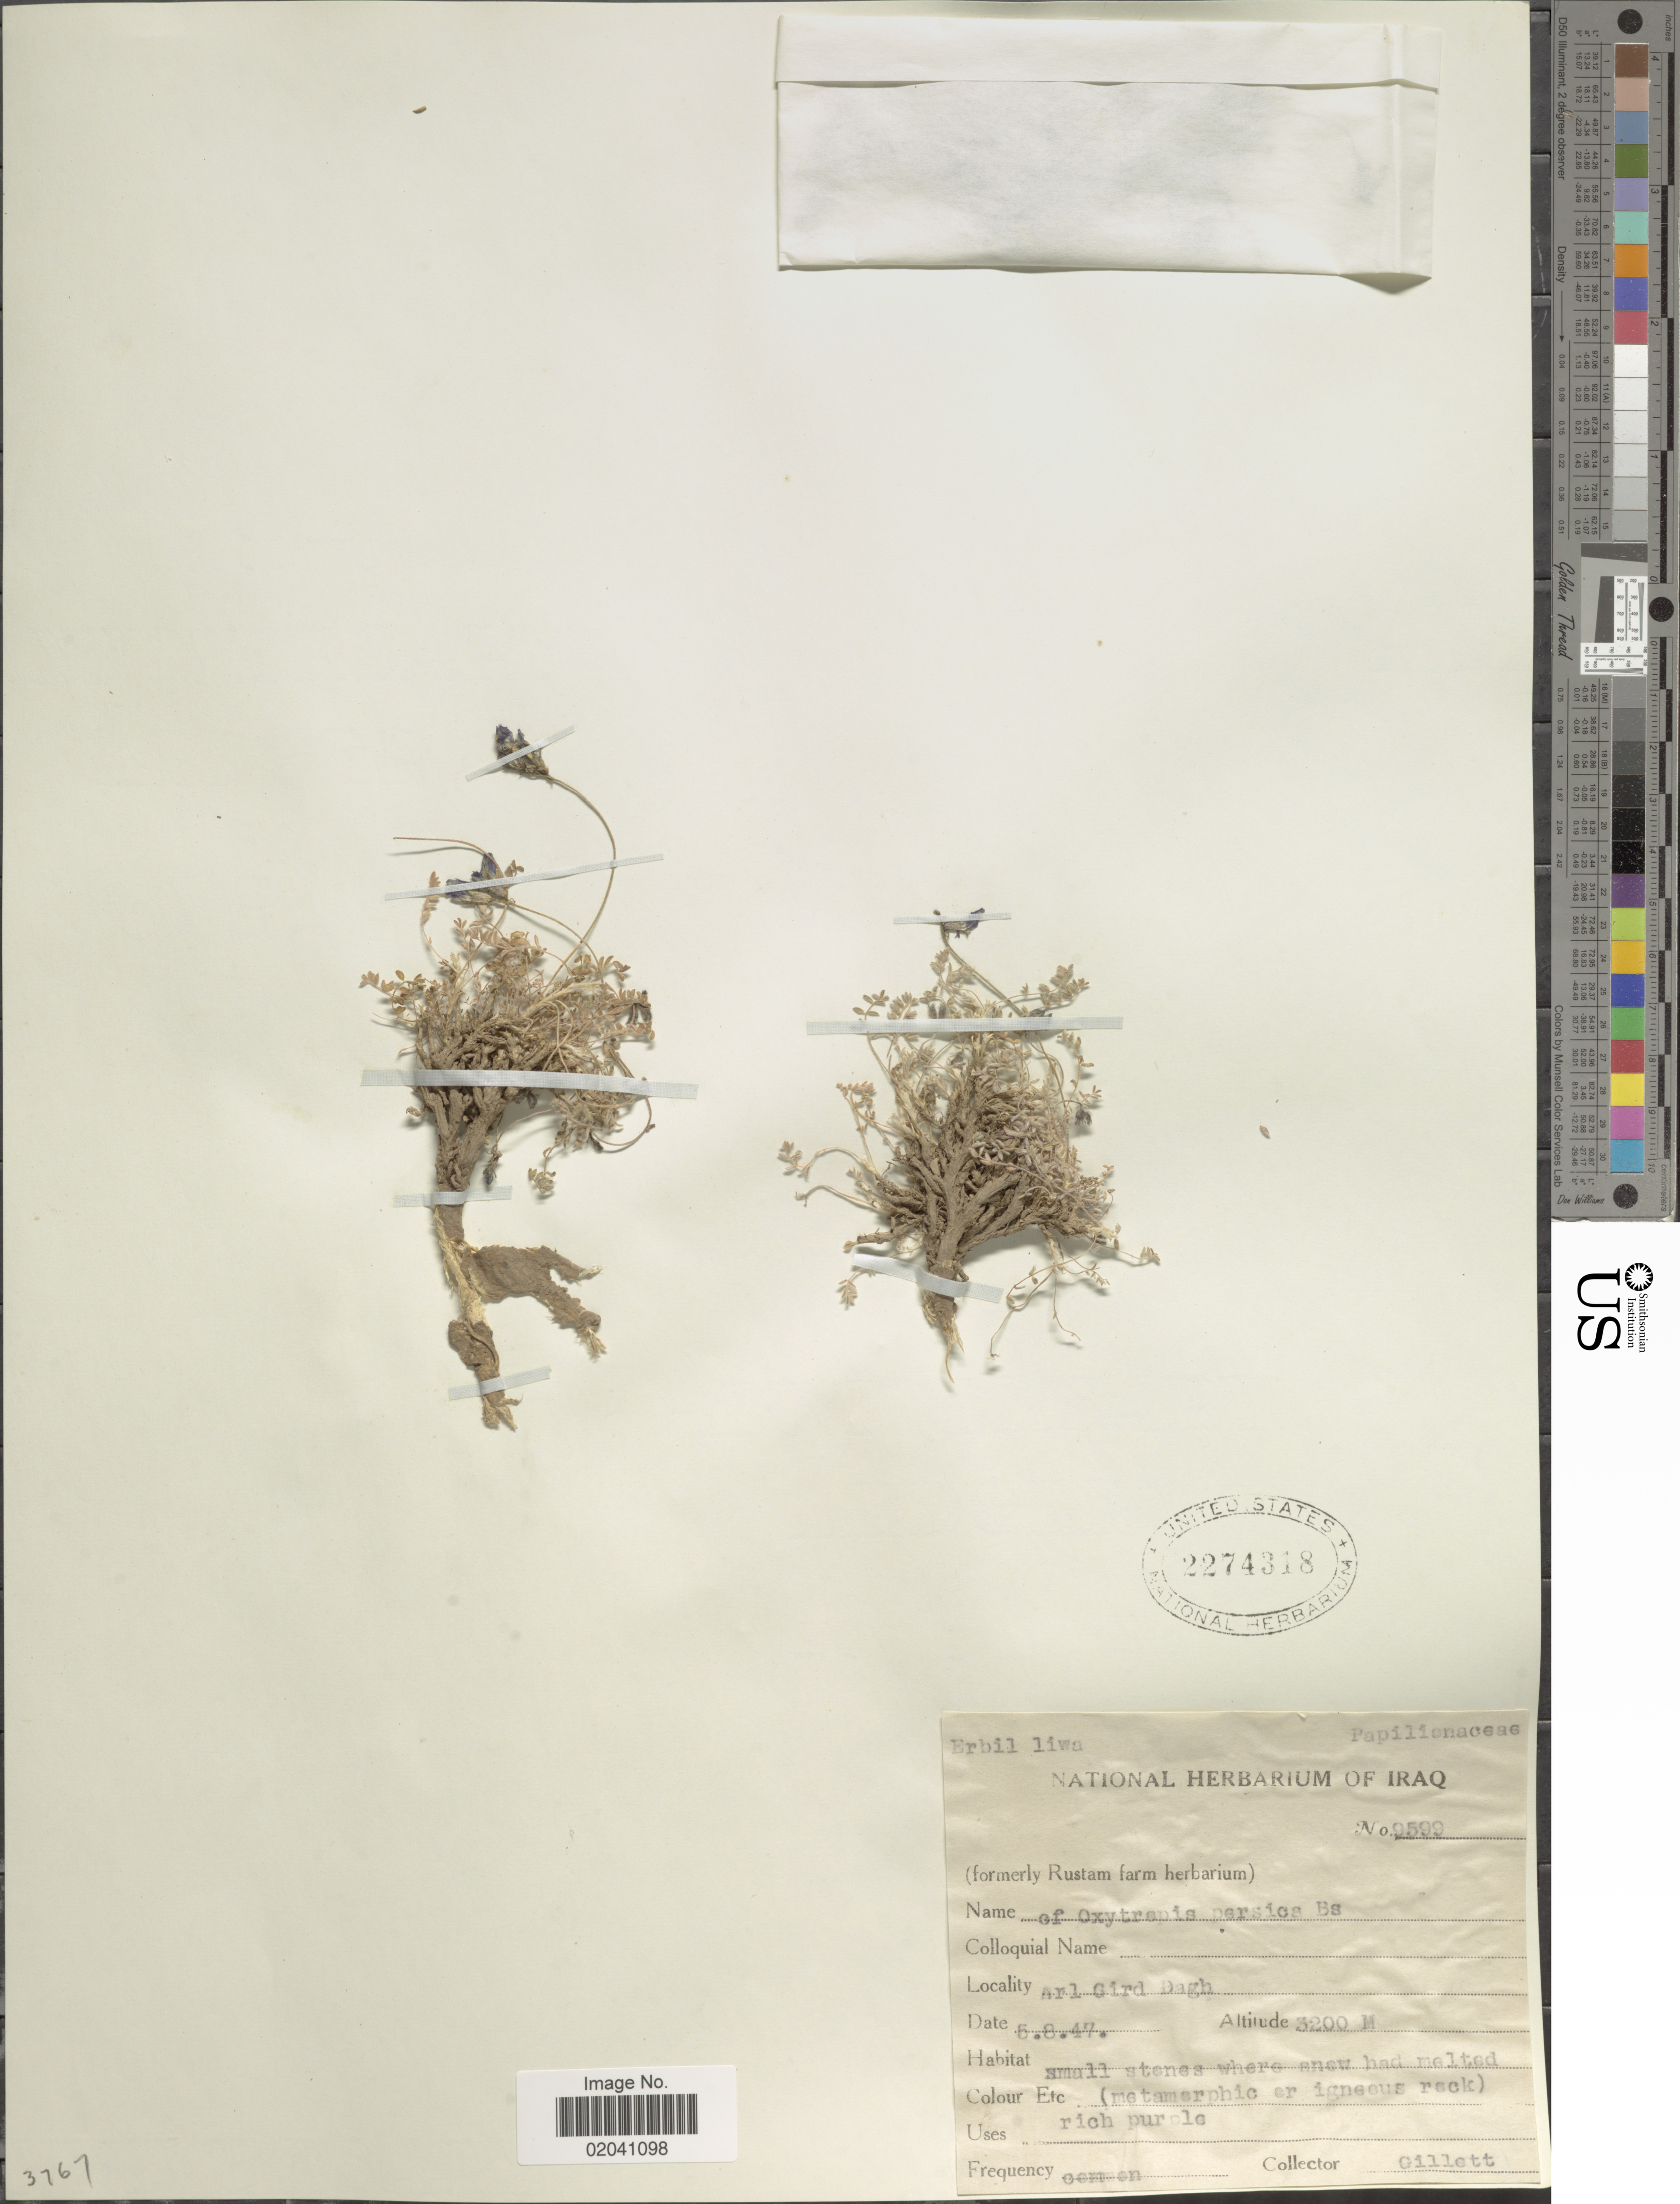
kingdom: Plantae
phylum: Tracheophyta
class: Magnoliopsida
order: Fabales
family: Fabaceae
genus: Oxytropis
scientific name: Oxytropis persica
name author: Boiss.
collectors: Gillett, --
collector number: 9599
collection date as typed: Transcribed d/m/y: 5/8/47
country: Iraq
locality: Arl Gird Dagh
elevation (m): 3200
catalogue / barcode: US 2274318